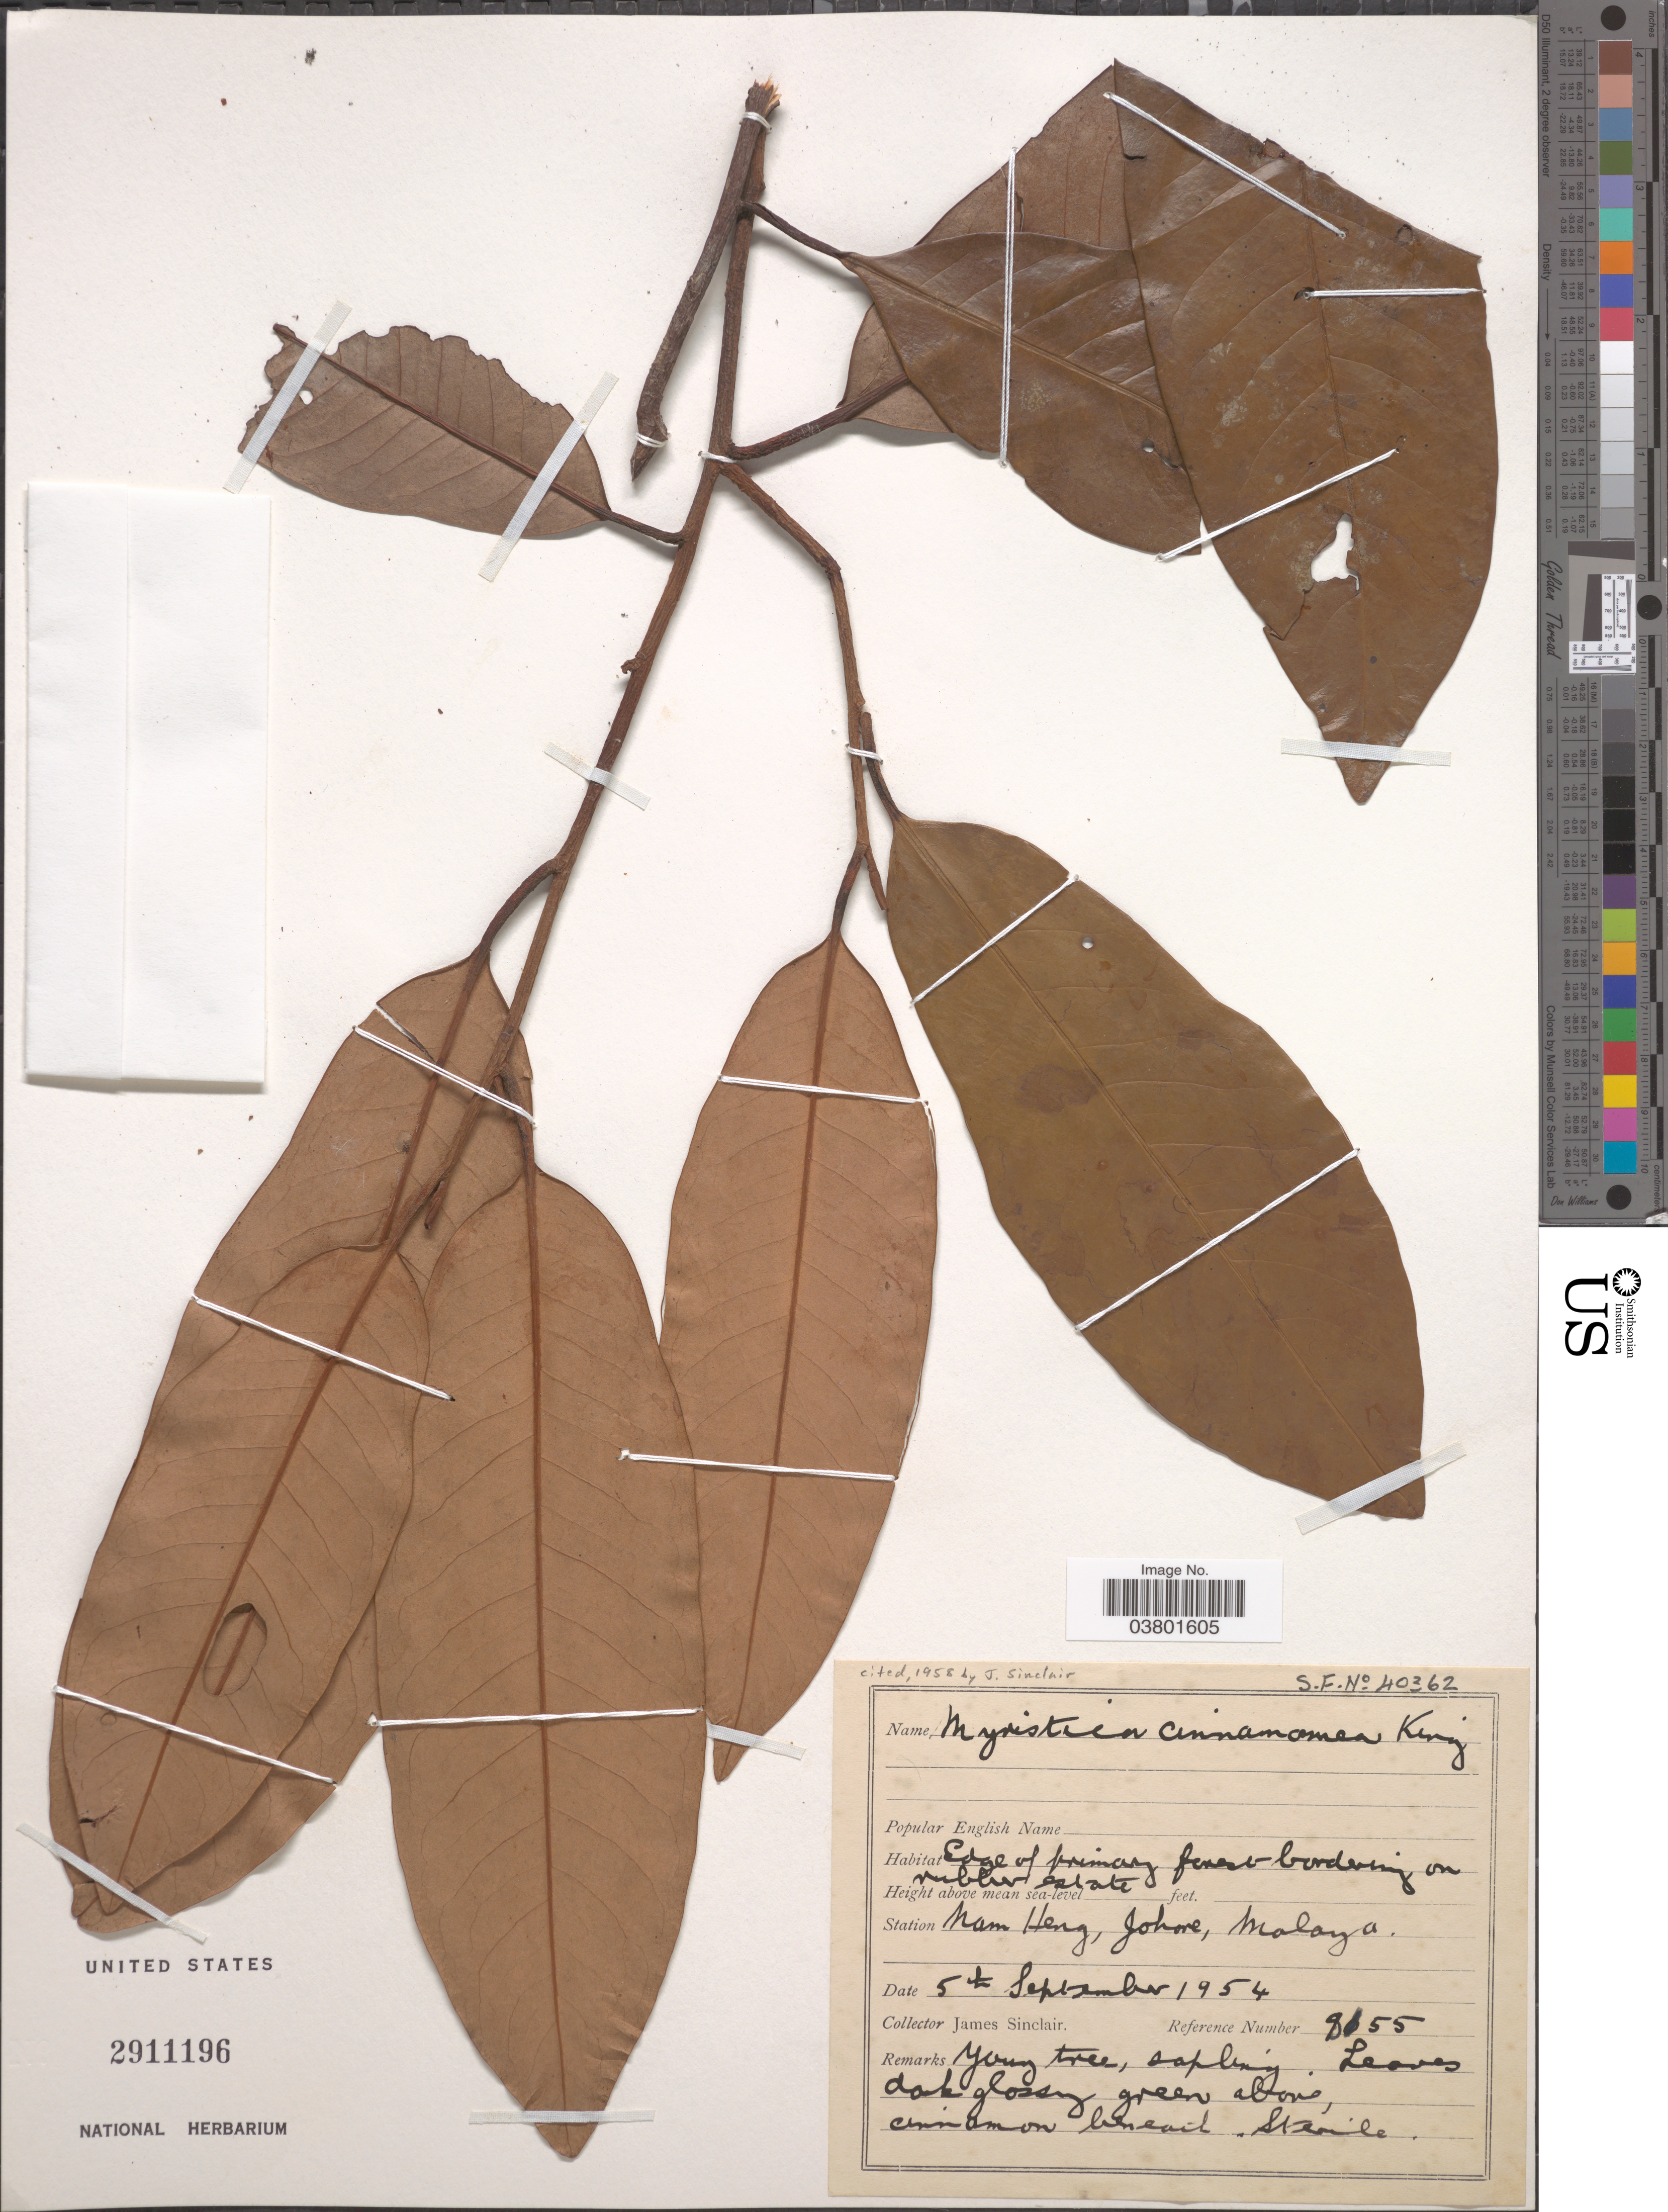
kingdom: Plantae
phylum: Tracheophyta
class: Magnoliopsida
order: Magnoliales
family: Myristicaceae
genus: Myristica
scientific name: Myristica cinnamomea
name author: King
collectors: J. Sinclair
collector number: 8155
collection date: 1954-09-05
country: Malaysia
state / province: Johor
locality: Station Nam Heng, Johore, Malaya.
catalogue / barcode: US 2911196